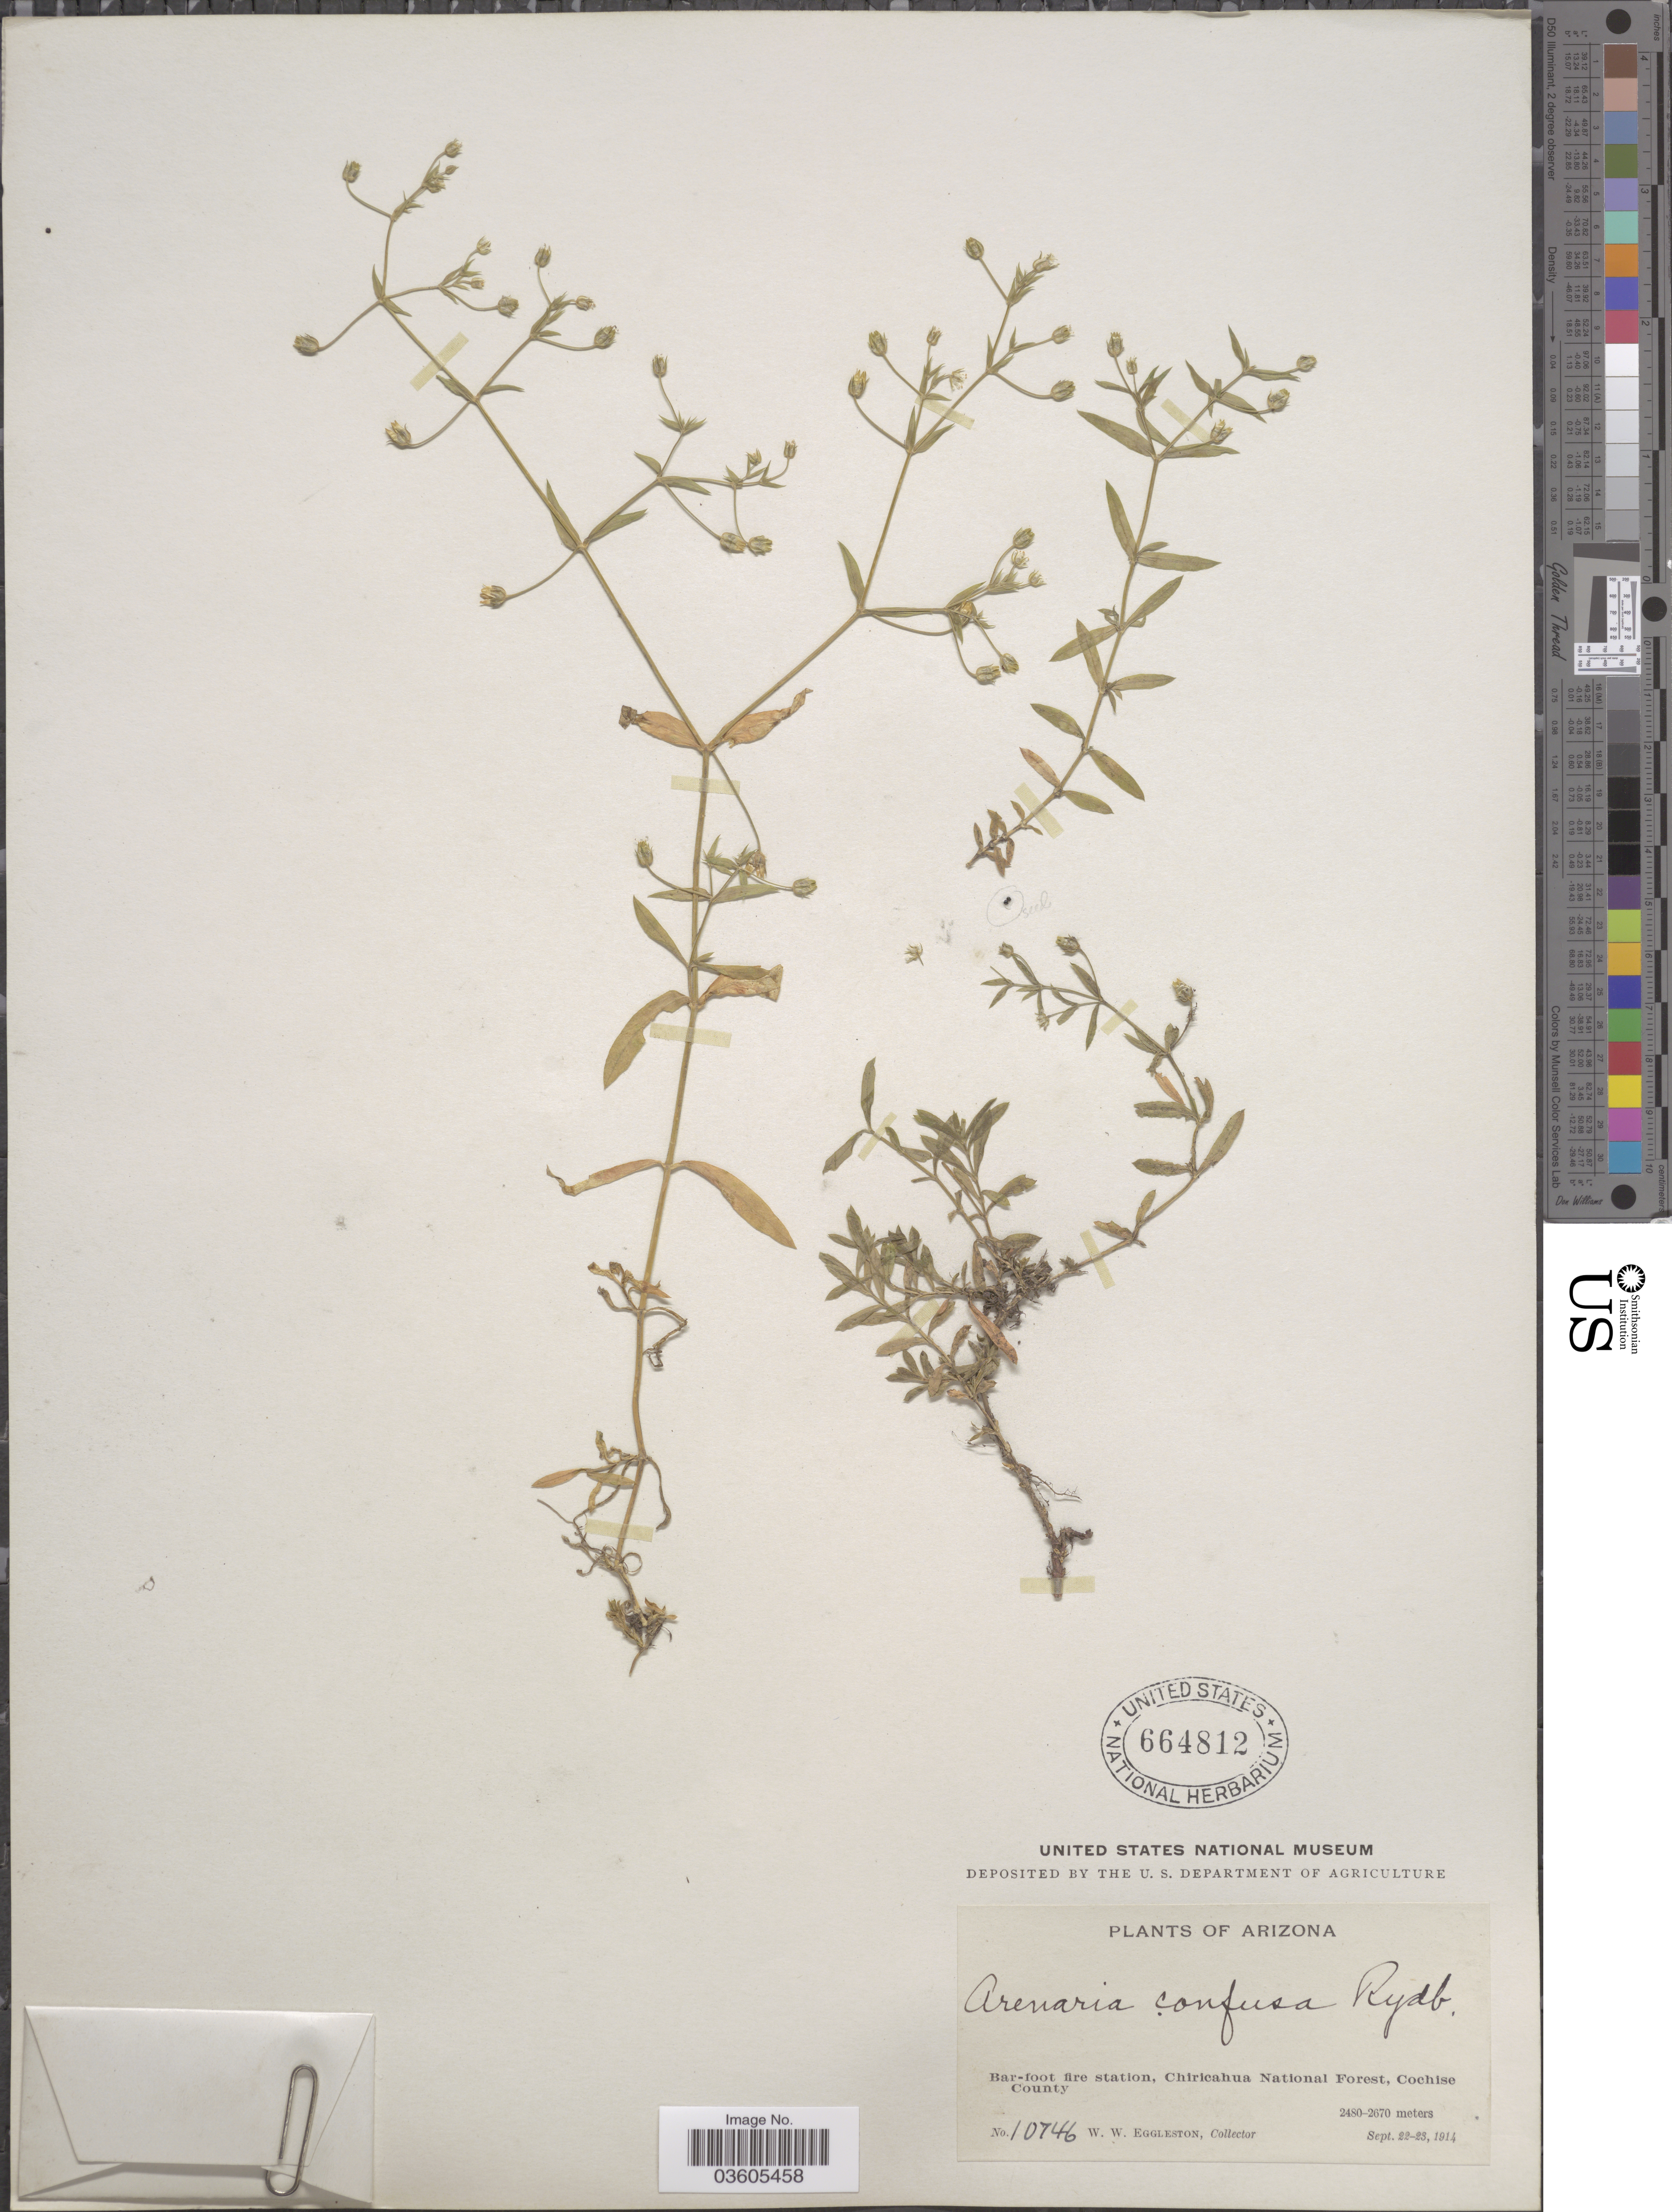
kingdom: Plantae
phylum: Tracheophyta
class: Magnoliopsida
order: Caryophyllales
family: Caryophyllaceae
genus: Arenaria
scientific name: Arenaria confusa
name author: Rydb.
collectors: W. W. Eggleston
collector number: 10746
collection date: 1914-09-22/1914-09-23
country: United States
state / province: Arizona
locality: Bar-foot fire station, Chiricahua National Forest, Cochise County.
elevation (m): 2480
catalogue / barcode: US 664812